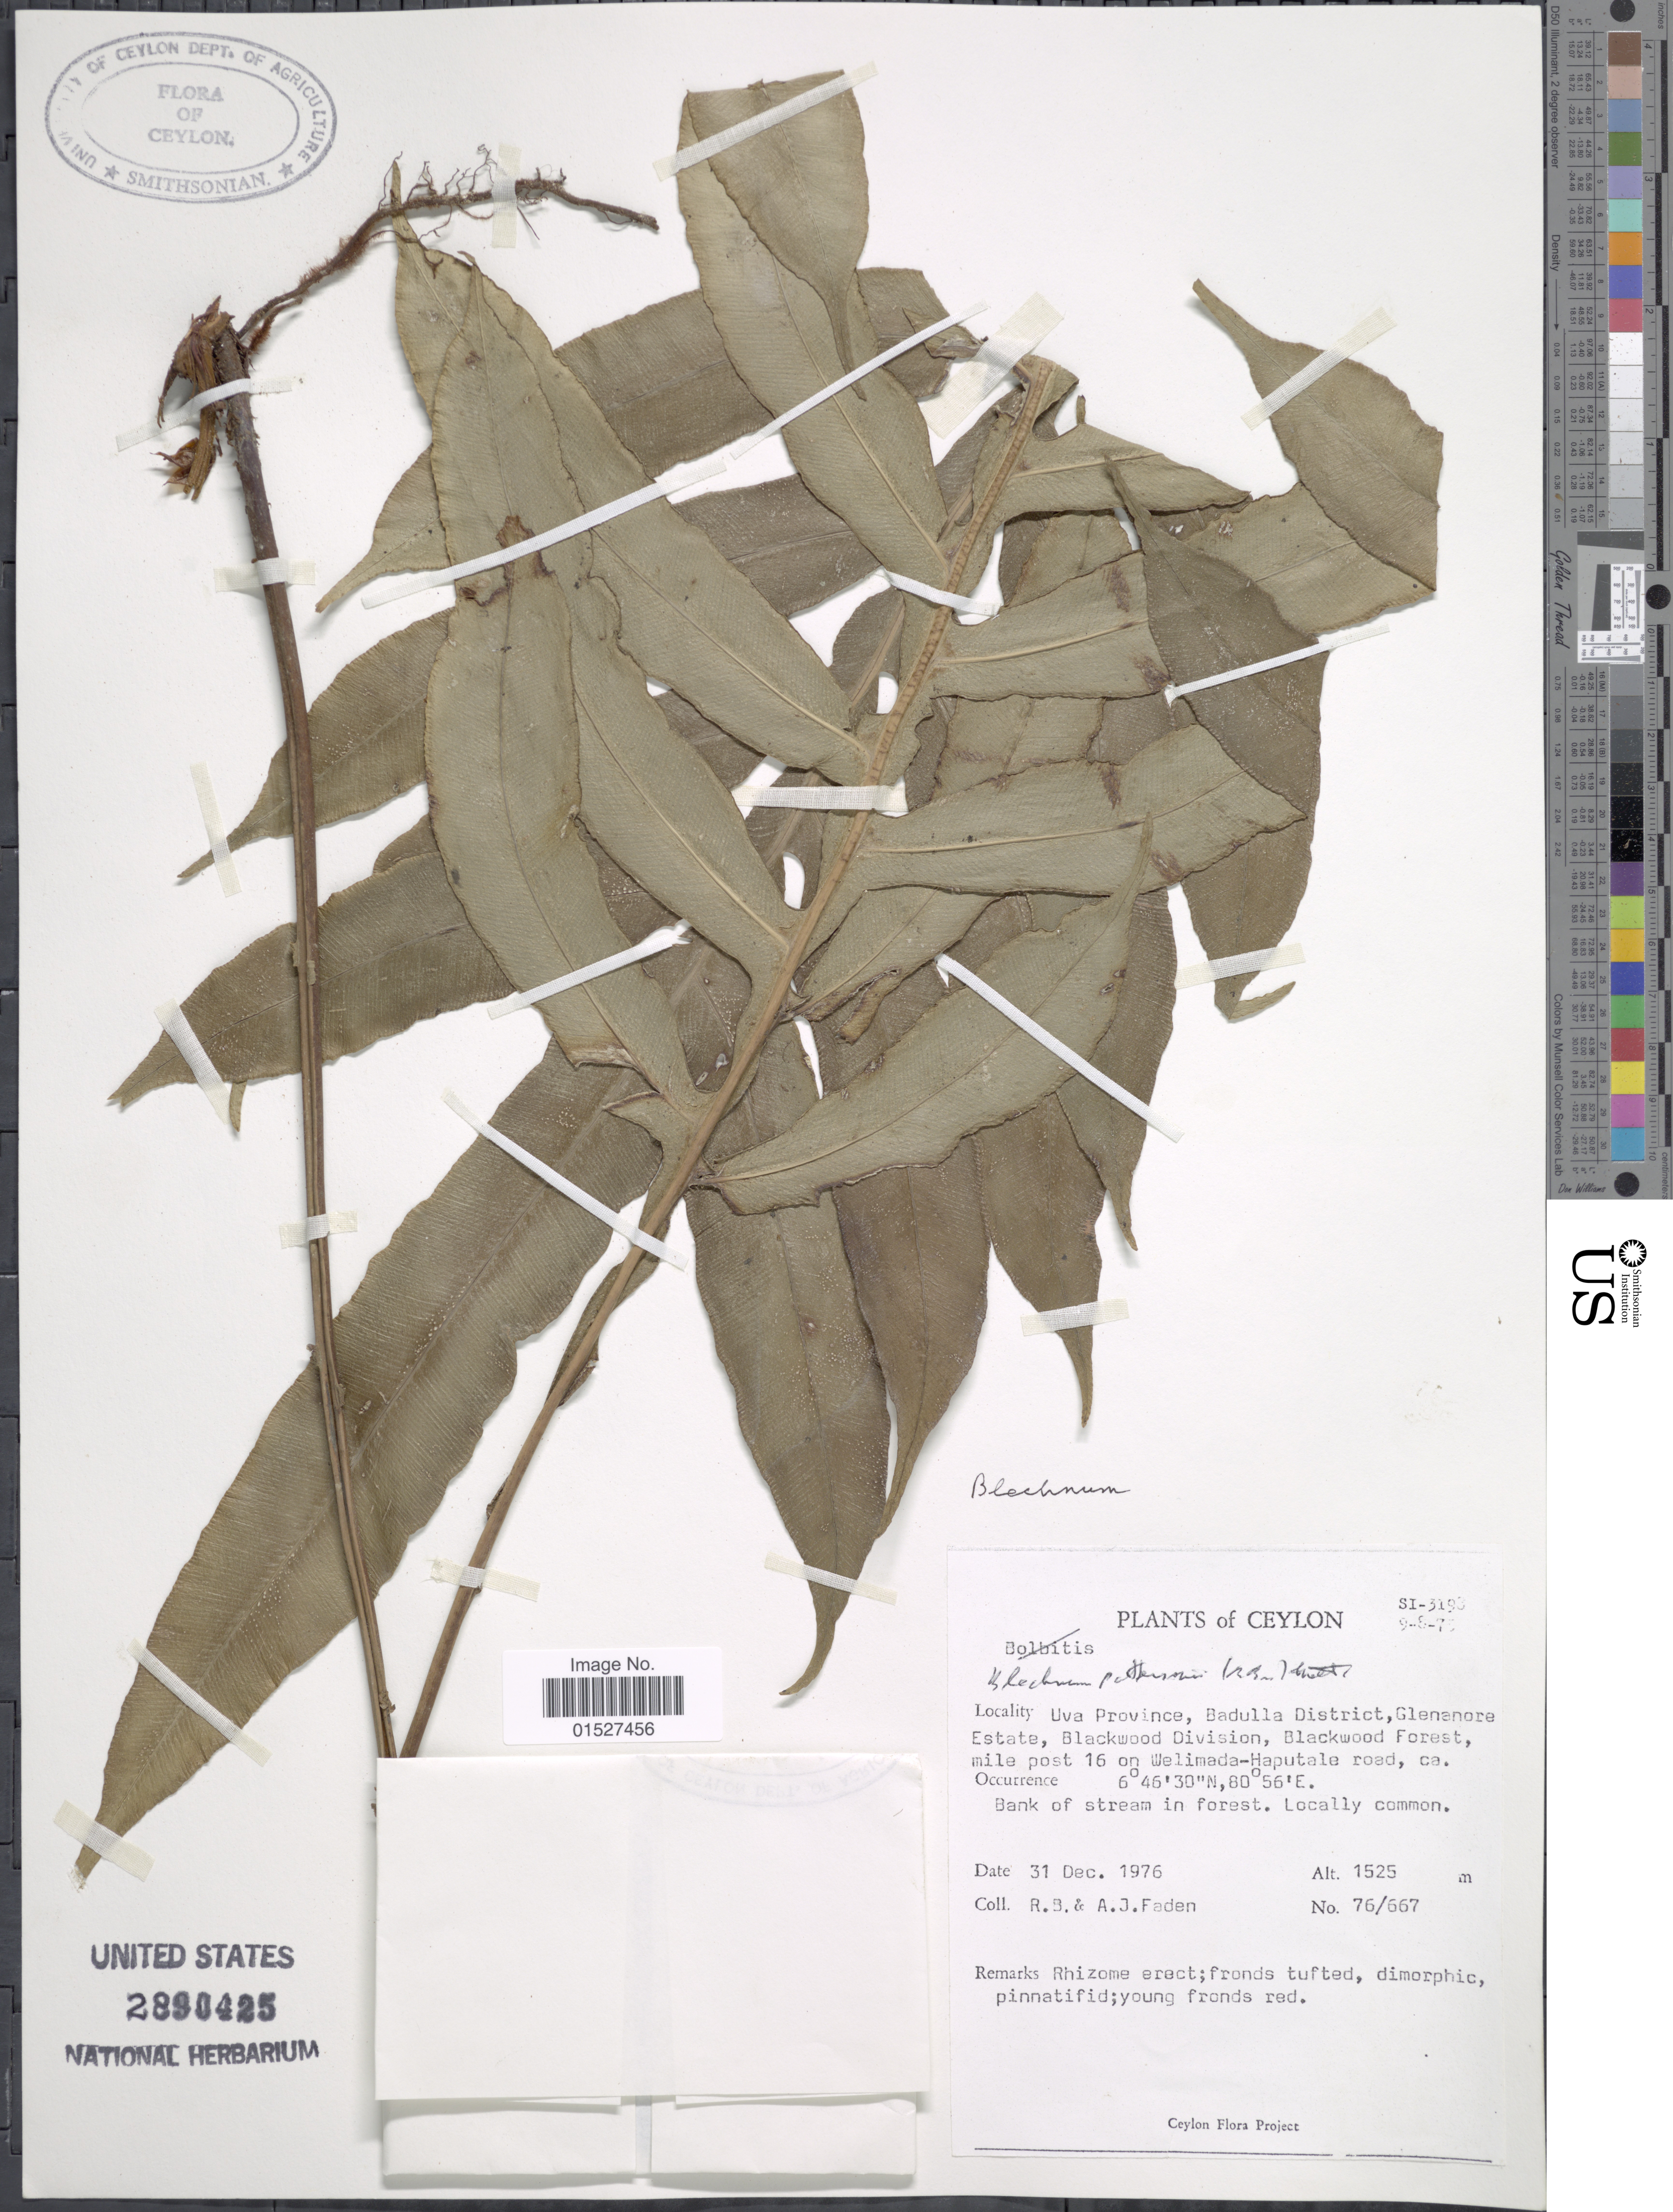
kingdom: Plantae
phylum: Tracheophyta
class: Polypodiopsida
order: Polypodiales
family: Blechnaceae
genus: Blechnum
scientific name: Blechnum patersonii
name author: (R. Br.) Mett.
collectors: R. B. Faden & A. J. Faden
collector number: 76/667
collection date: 1976-12-31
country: Sri Lanka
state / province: Uva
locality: Ceylon. Uva Province, Badulla District, Glenanore Estate, Blackwood Division, Blackwood Forest, mile post 16 on Welimada-Haputale road.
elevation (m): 1525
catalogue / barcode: US 2890425